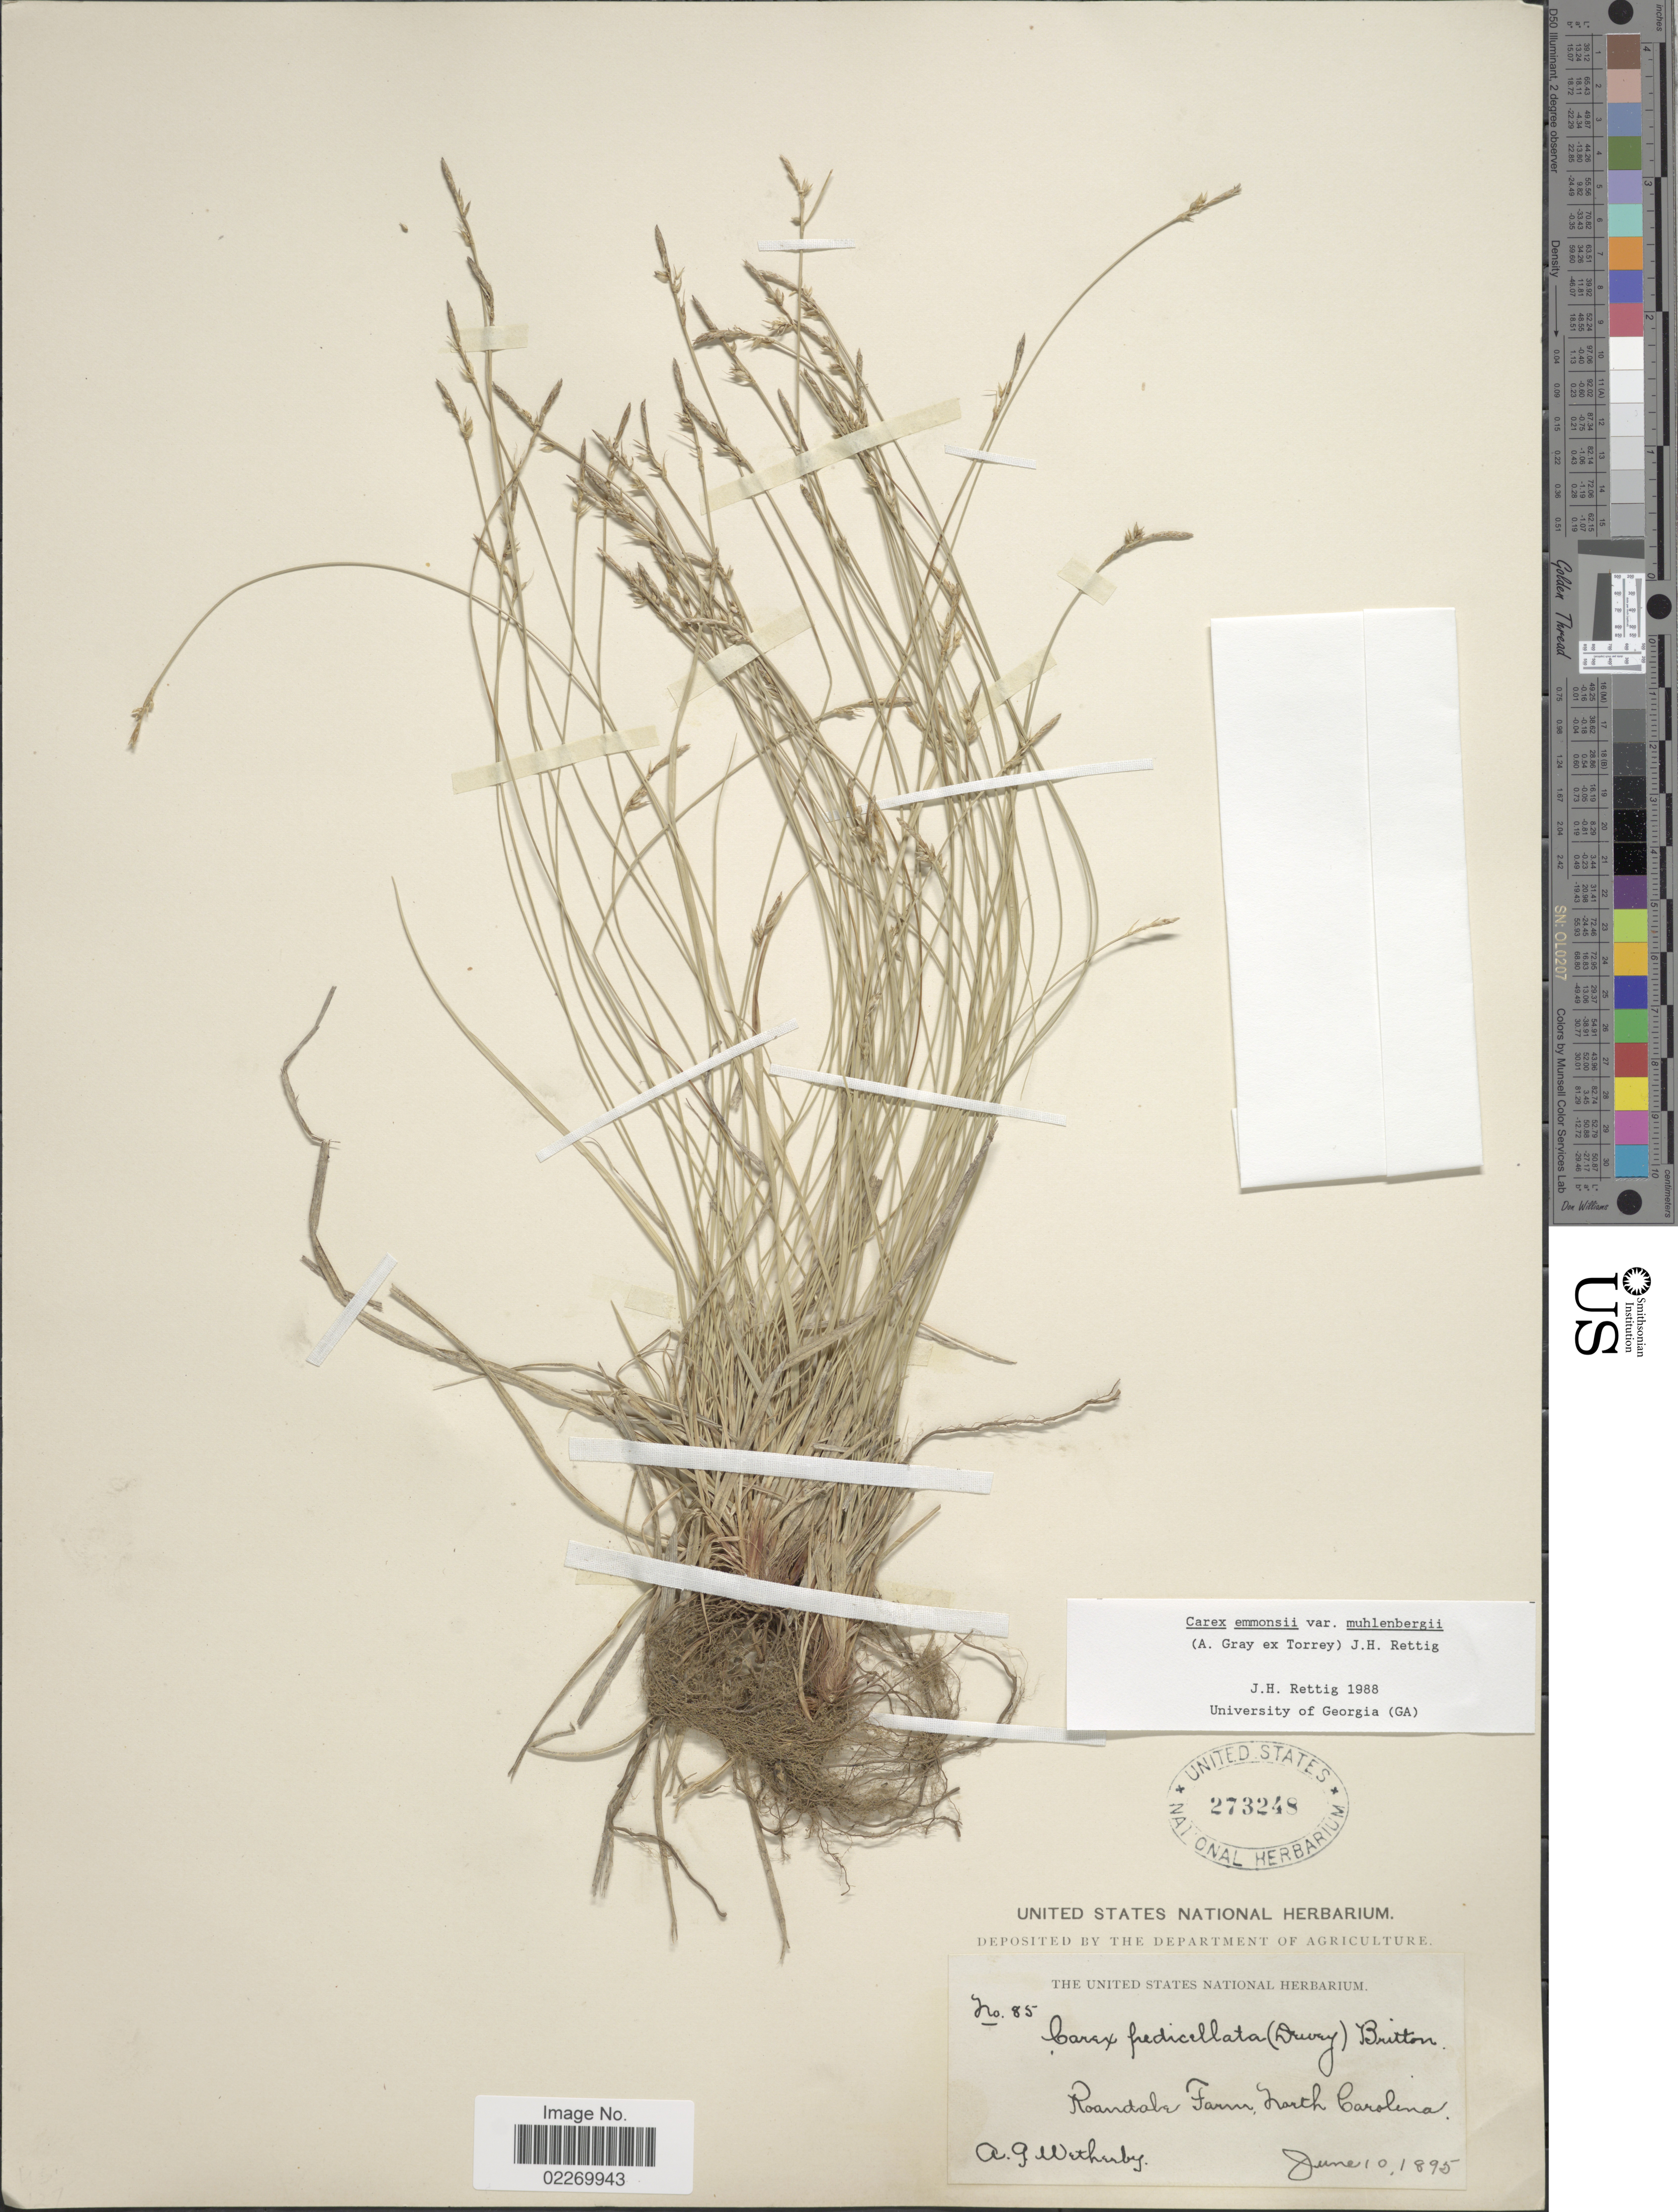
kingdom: Plantae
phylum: Tracheophyta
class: Liliopsida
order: Poales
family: Cyperaceae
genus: Carex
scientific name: Carex albicans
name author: Willd. ex Spreng.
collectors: A. Wetherby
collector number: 85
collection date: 1895-06-10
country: United States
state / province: North Carolina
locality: Roandale Farm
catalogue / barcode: US 273248